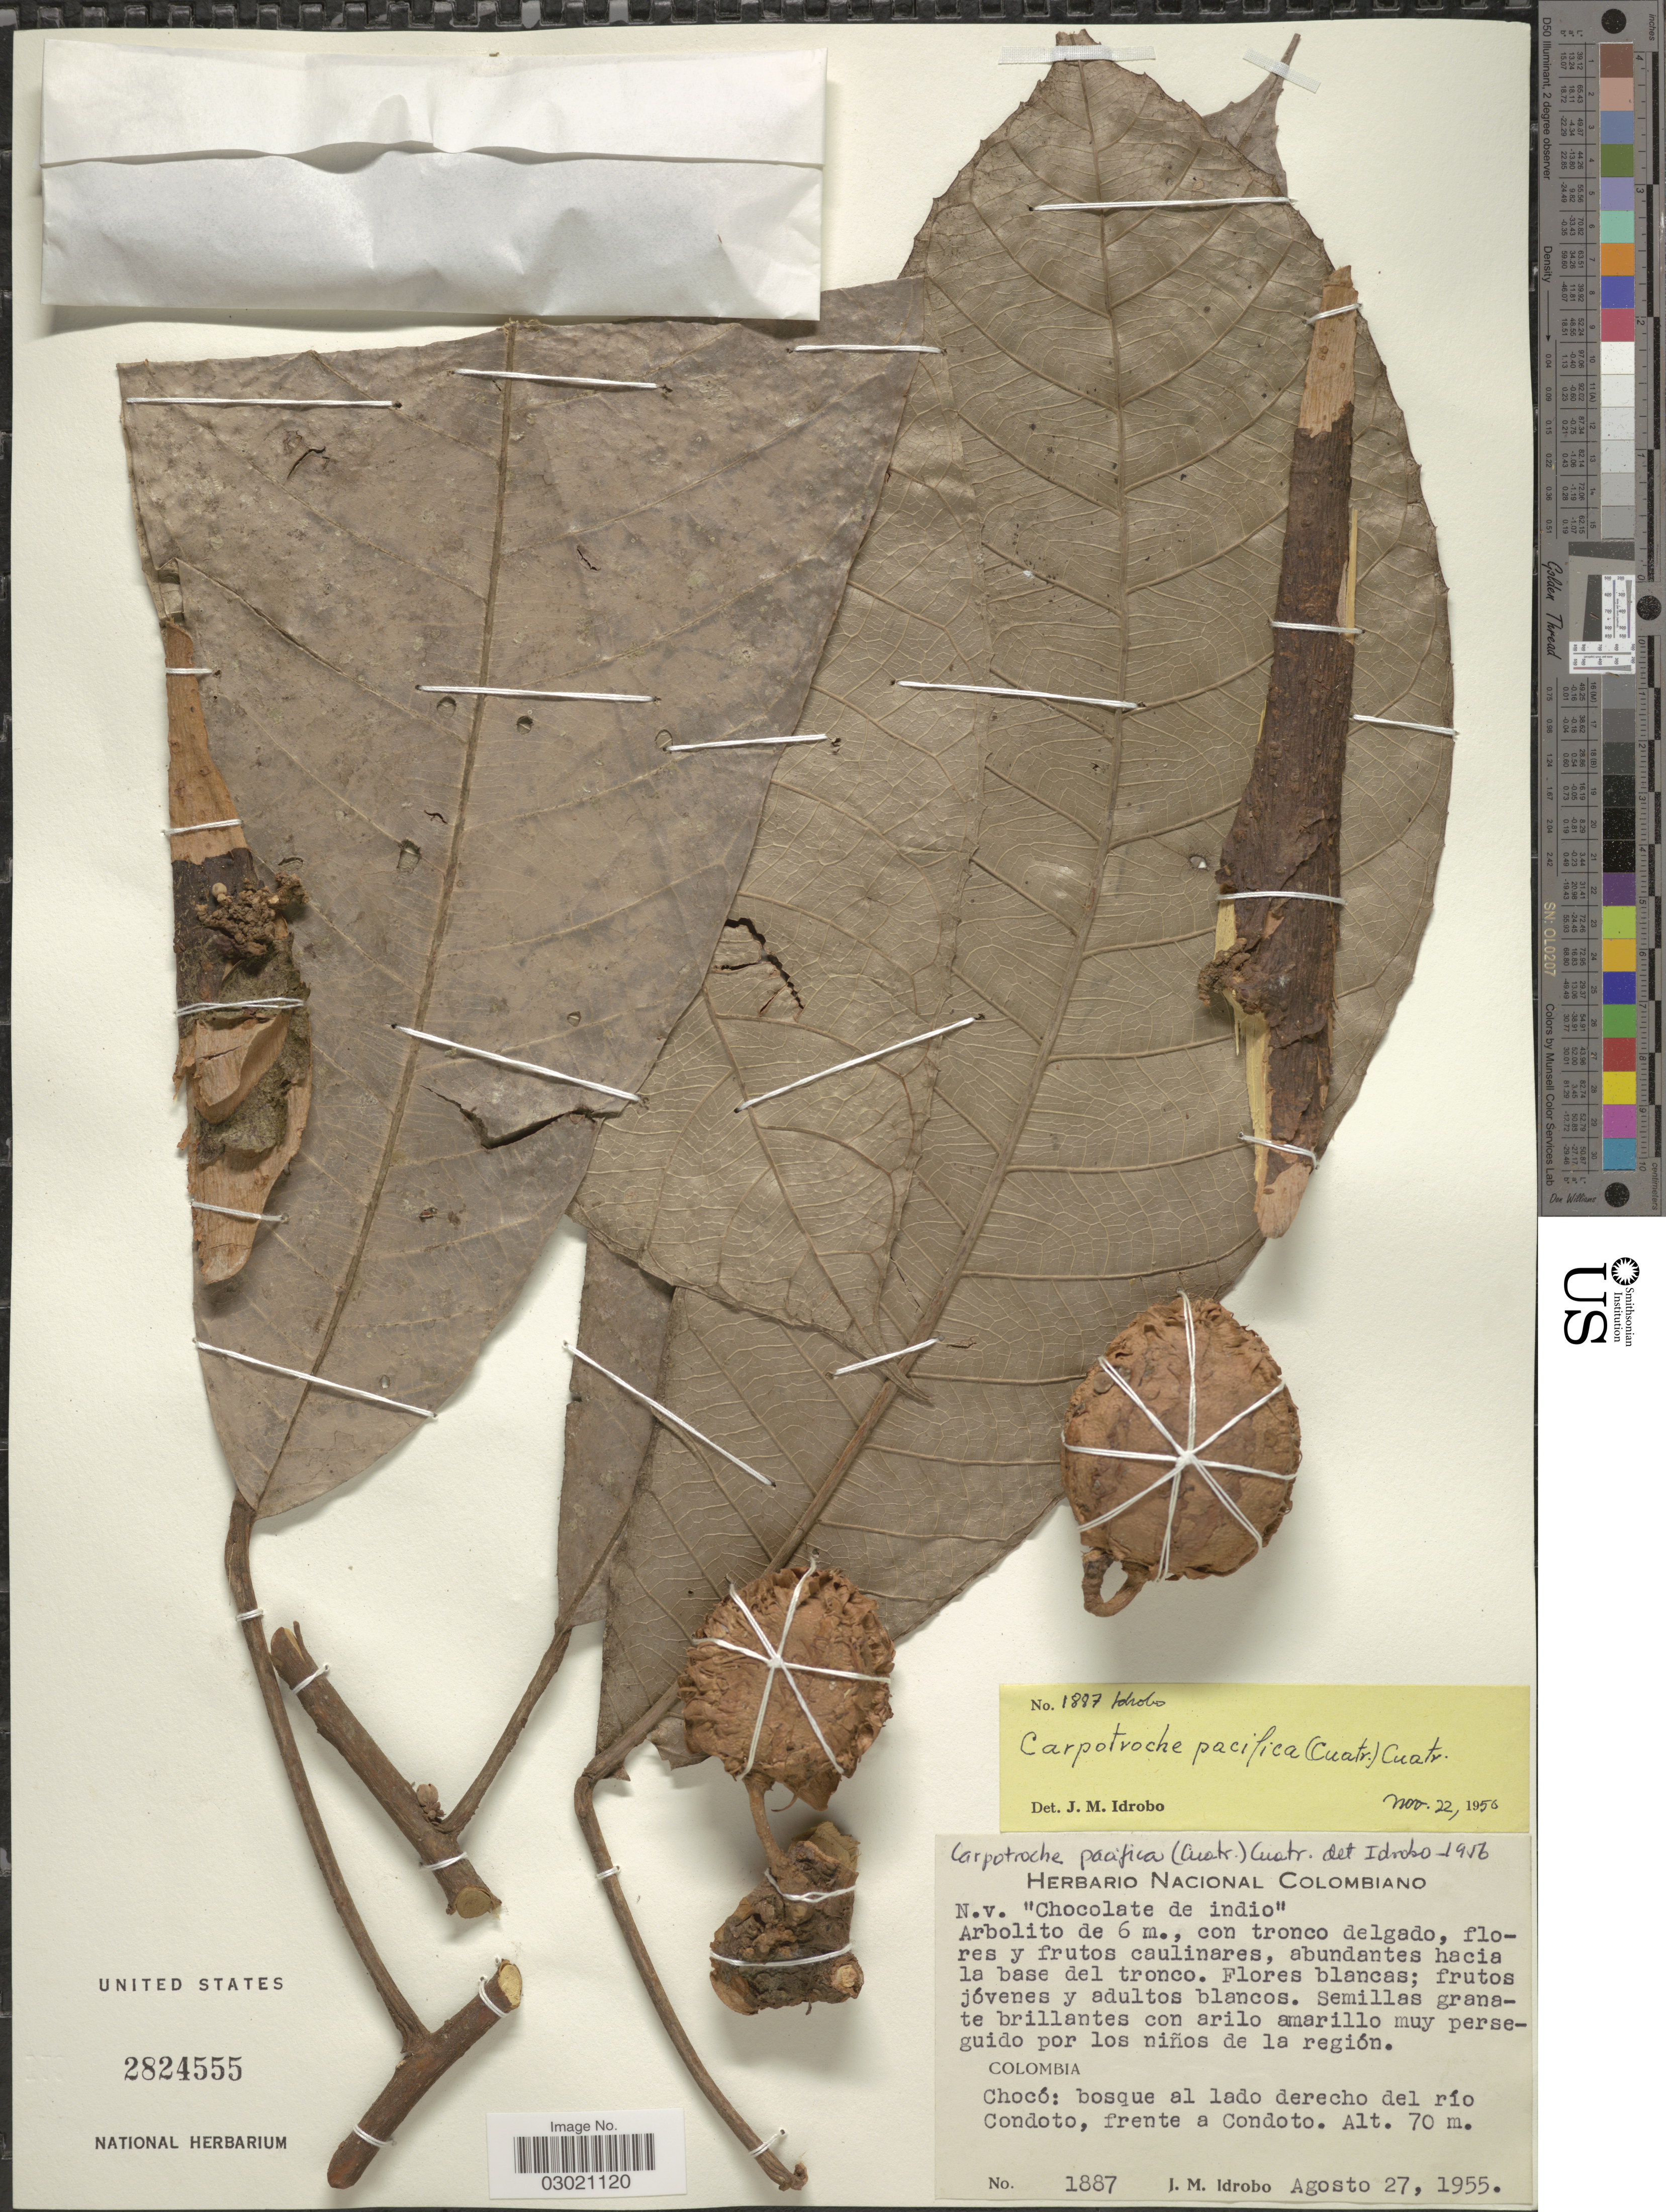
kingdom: Plantae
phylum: Tracheophyta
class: Magnoliopsida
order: Malpighiales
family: Achariaceae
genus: Carpotroche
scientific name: Carpotroche pacifica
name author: (Cuatrec.) Cuatrec.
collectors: J. M. Idrobo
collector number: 1887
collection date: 1955-08-27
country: Colombia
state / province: Chocó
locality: Bosque al lado derecho del río Condoto, frente a Condoto.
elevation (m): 70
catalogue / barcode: US 2824555